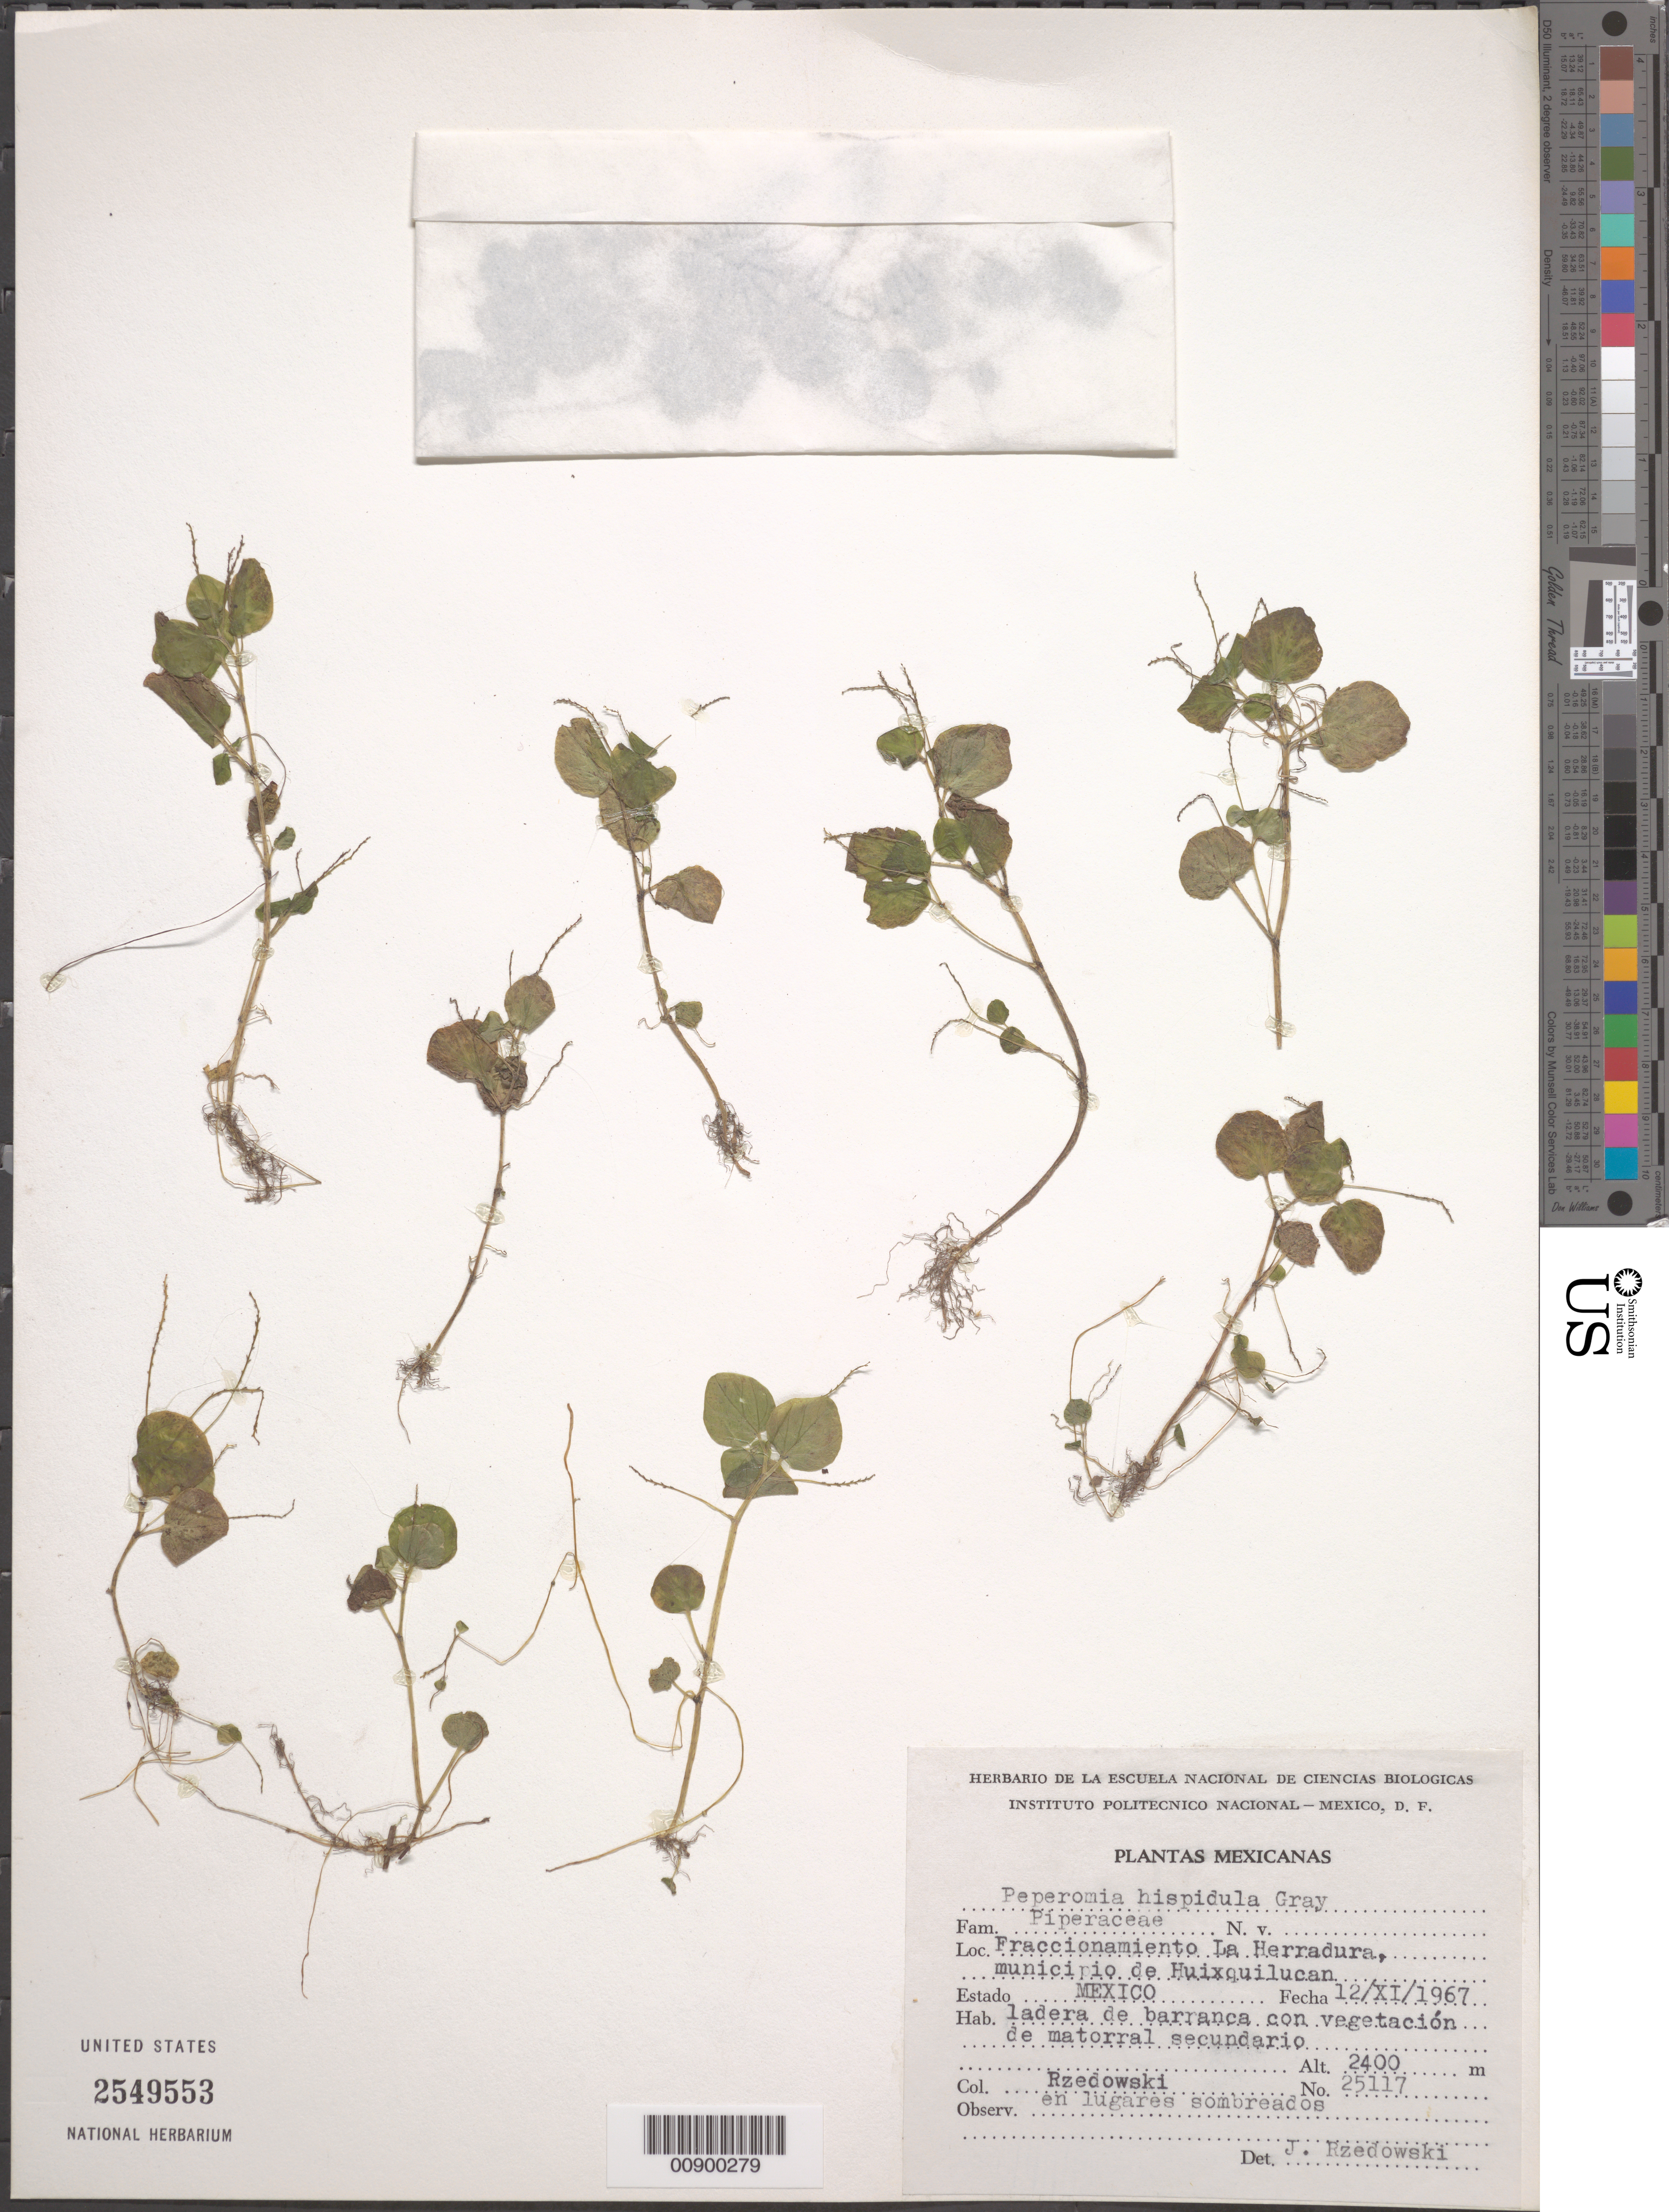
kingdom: Plantae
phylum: Tracheophyta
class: Magnoliopsida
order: Piperales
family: Piperaceae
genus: Peperomia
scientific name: Peperomia hispidula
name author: (Sw.) A. Dietr.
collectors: J. Rzedowski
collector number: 25117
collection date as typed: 12 Nov 1967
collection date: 1967-11-12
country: Mexico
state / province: Mexico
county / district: Huixquilucan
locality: Fraccionamiento La Herradura, municipio de Huixquilucan, Estado de México.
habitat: Ladera de barranca con vegetación de matorral secundario. En lugares sombreados.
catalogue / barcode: US 2549553